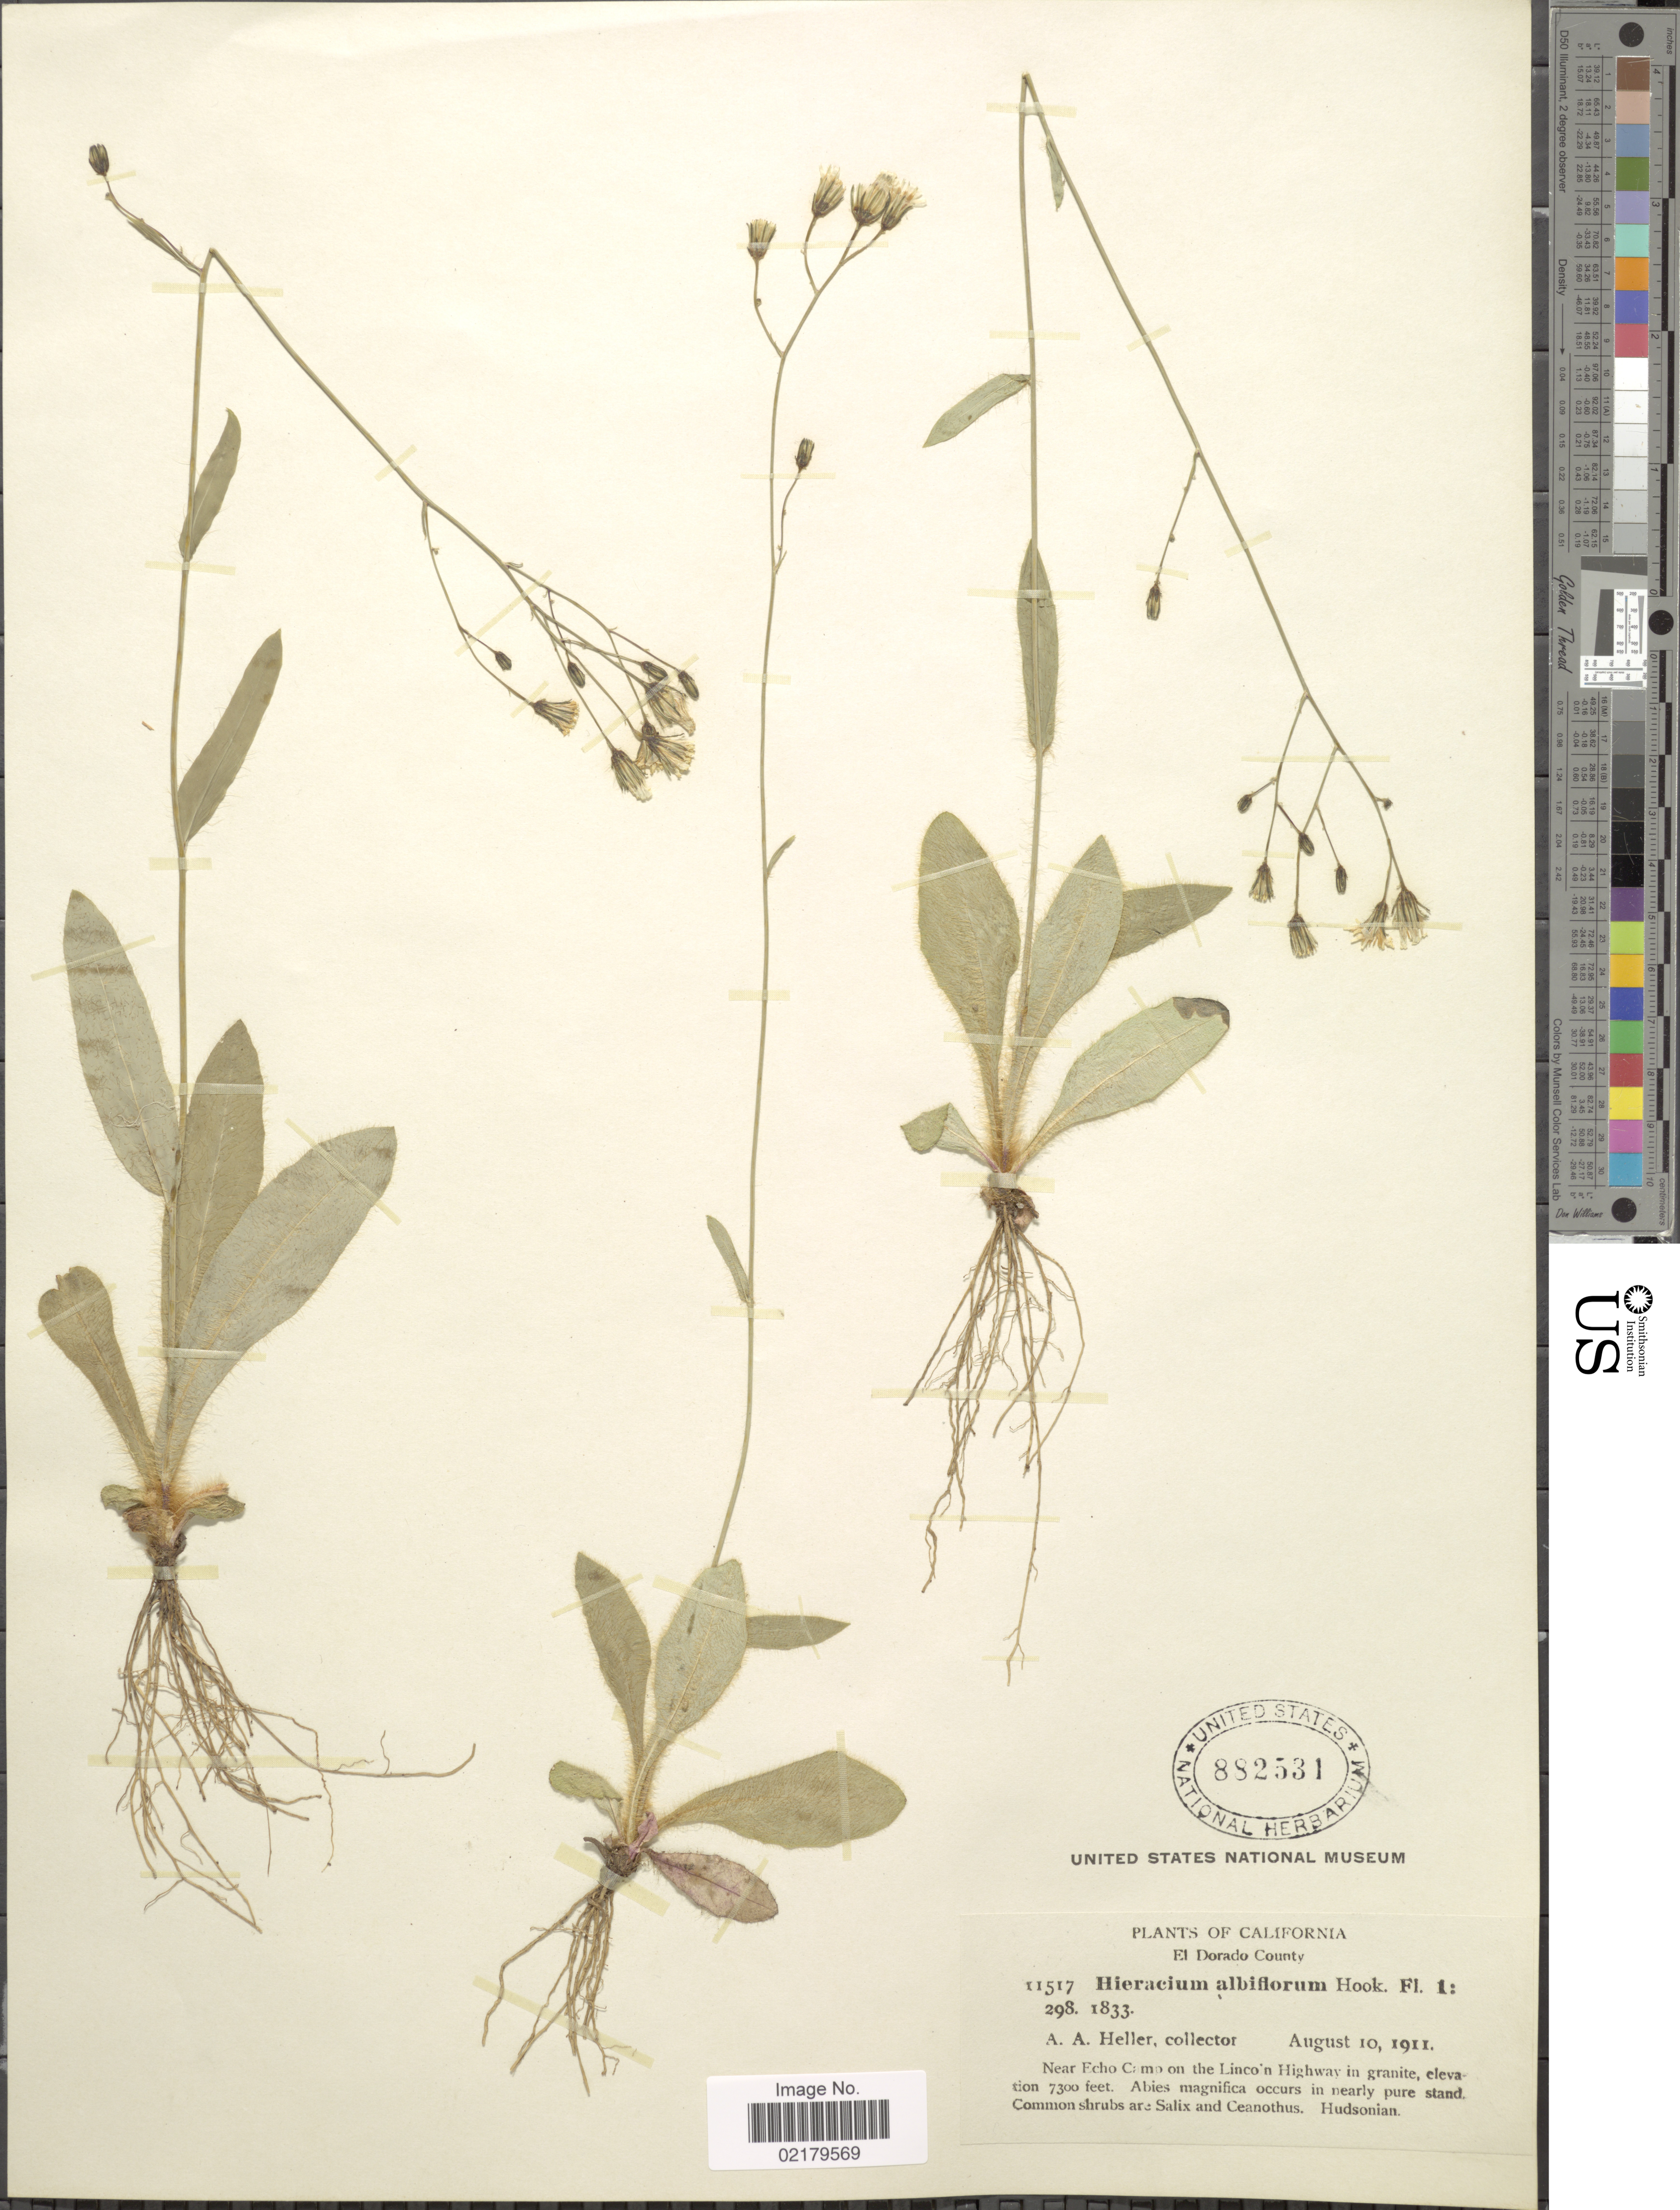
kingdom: Plantae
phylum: Tracheophyta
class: Magnoliopsida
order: Asterales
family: Asteraceae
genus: Hieracium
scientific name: Hieracium albiflorum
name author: Hook.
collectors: A. A. Heller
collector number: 11517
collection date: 1911-08-10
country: United States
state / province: California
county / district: El Dorado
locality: El Dorado County, Near Echo Camp on the Lincoln Highway in granite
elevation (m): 2225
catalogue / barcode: US 882531